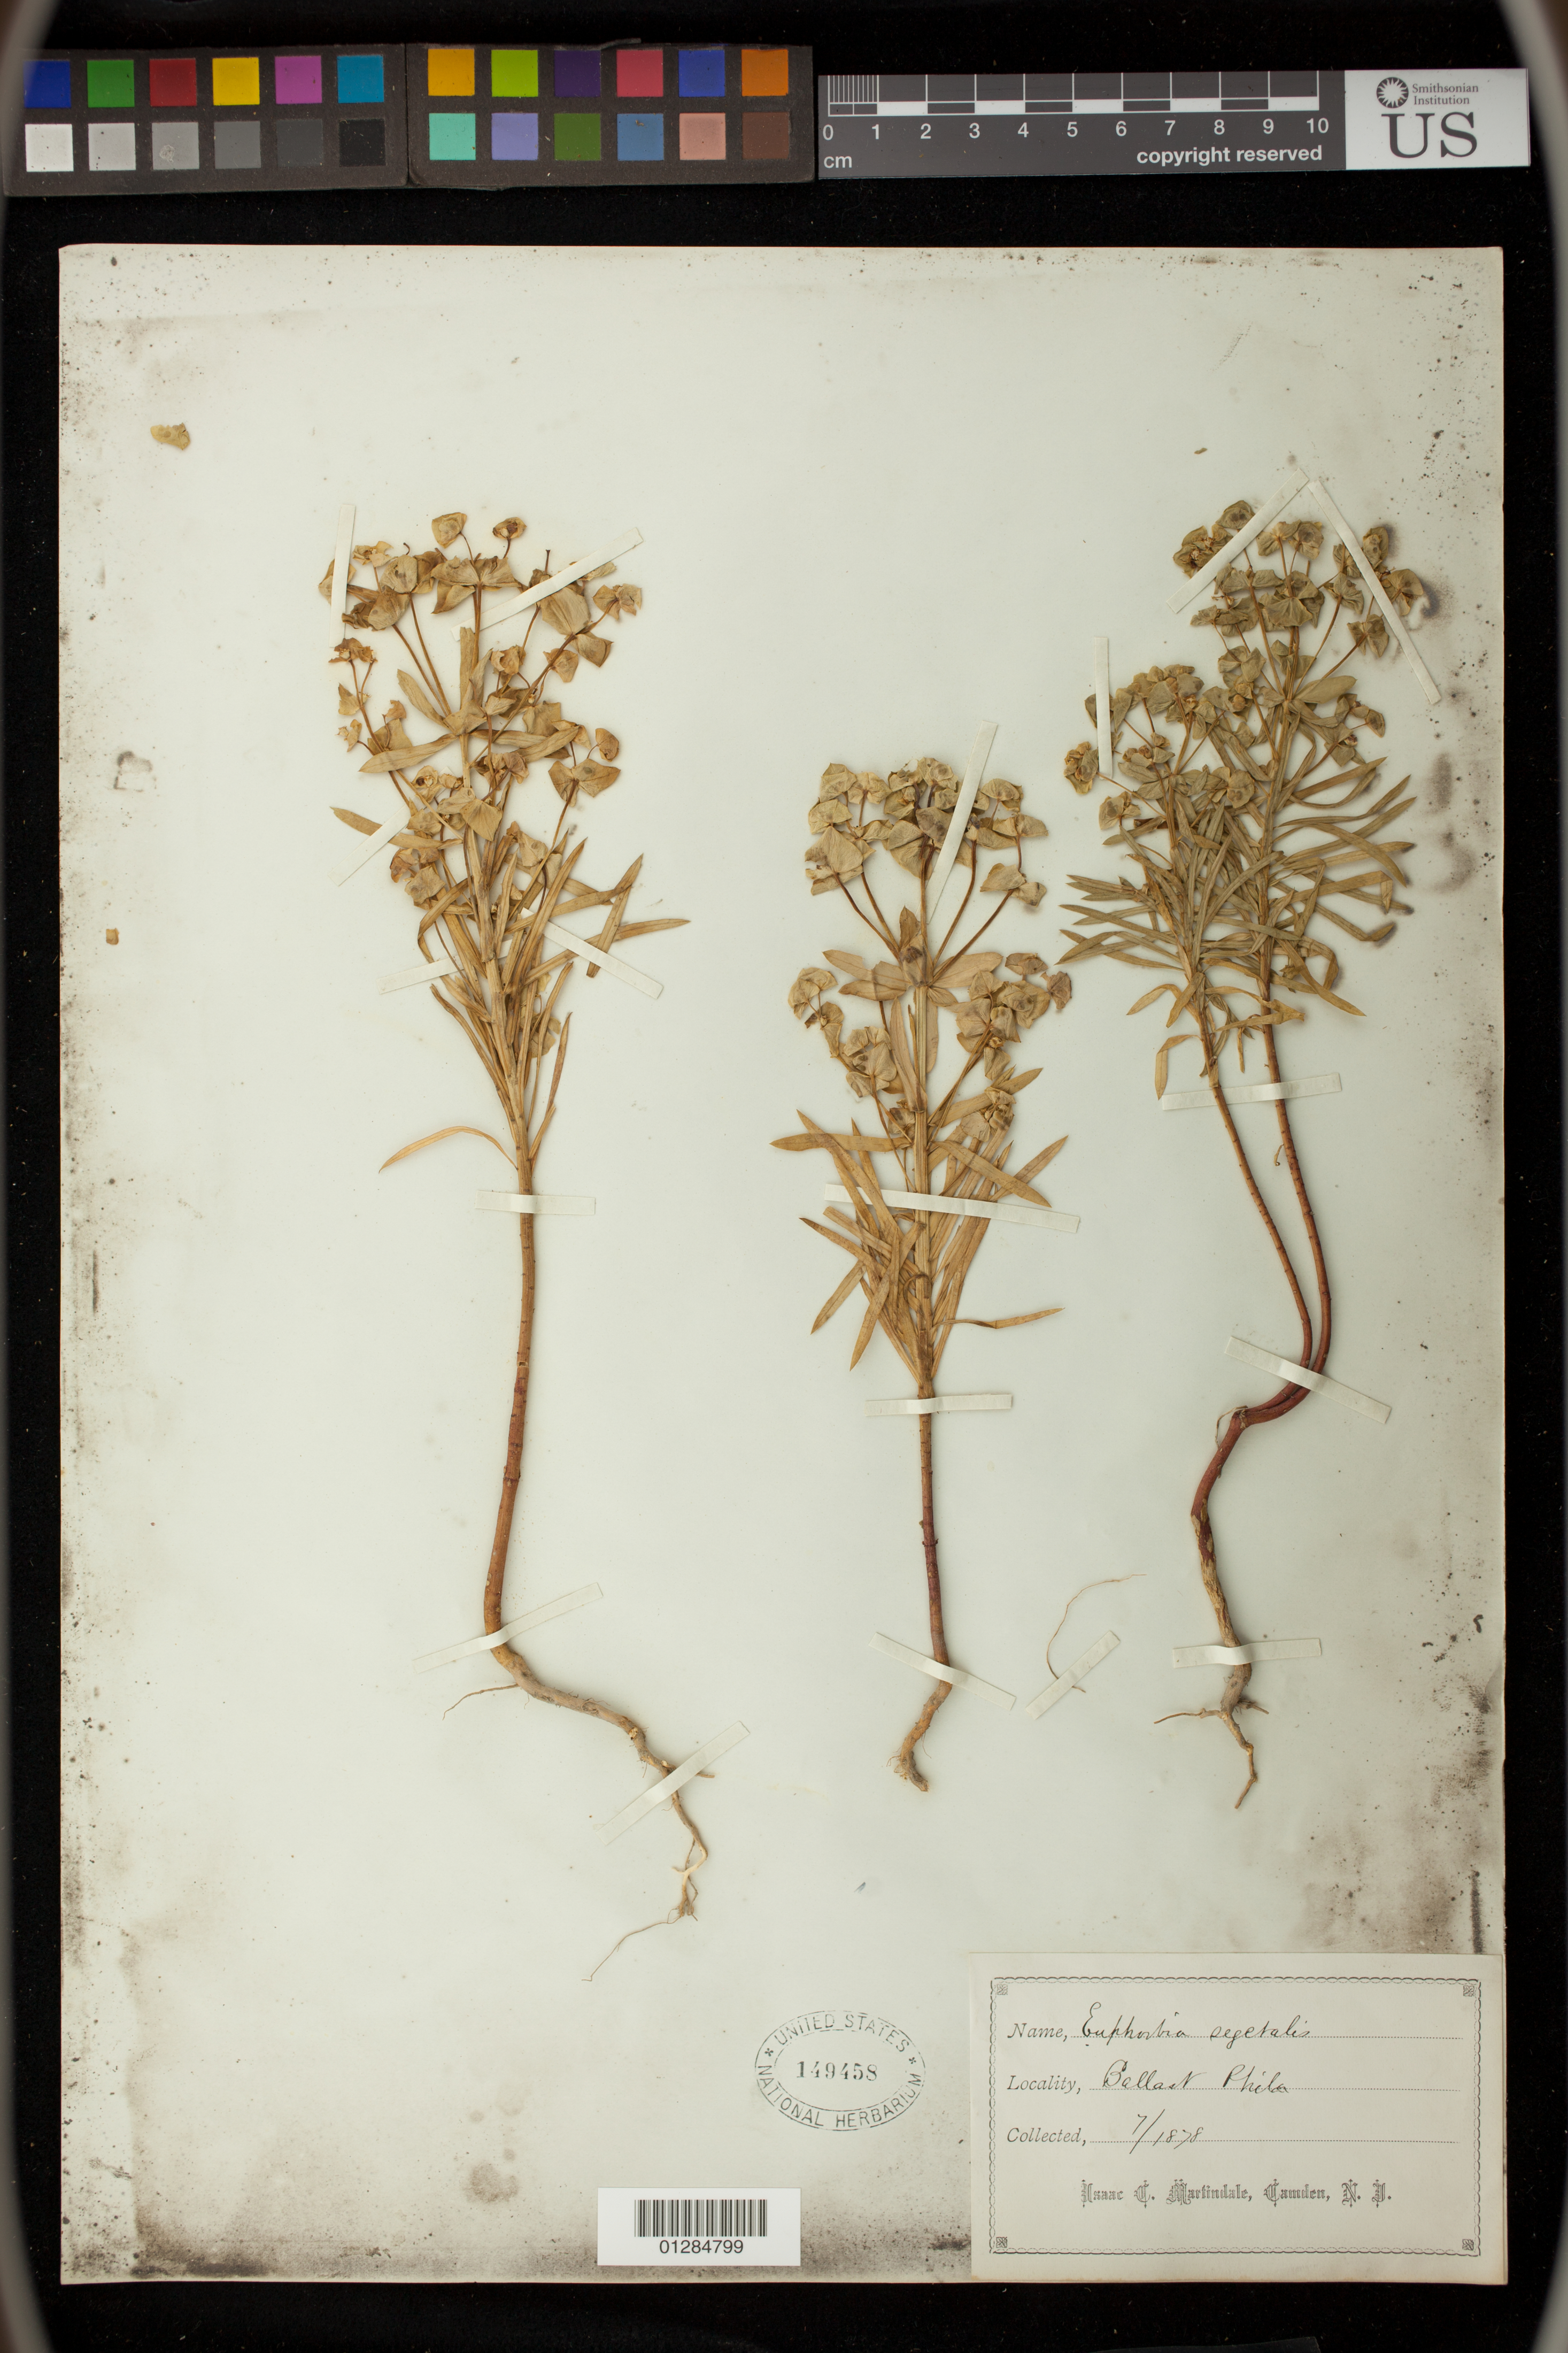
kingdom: Plantae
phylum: Tracheophyta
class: Magnoliopsida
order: Malpighiales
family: Euphorbiaceae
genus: Euphorbia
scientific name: Euphorbia segetalis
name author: L.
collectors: I. C. Martindale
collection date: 1878-07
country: United States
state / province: Pennsylvania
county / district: Philadelphia County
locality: Ballast, Philadelphia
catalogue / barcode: US 149458